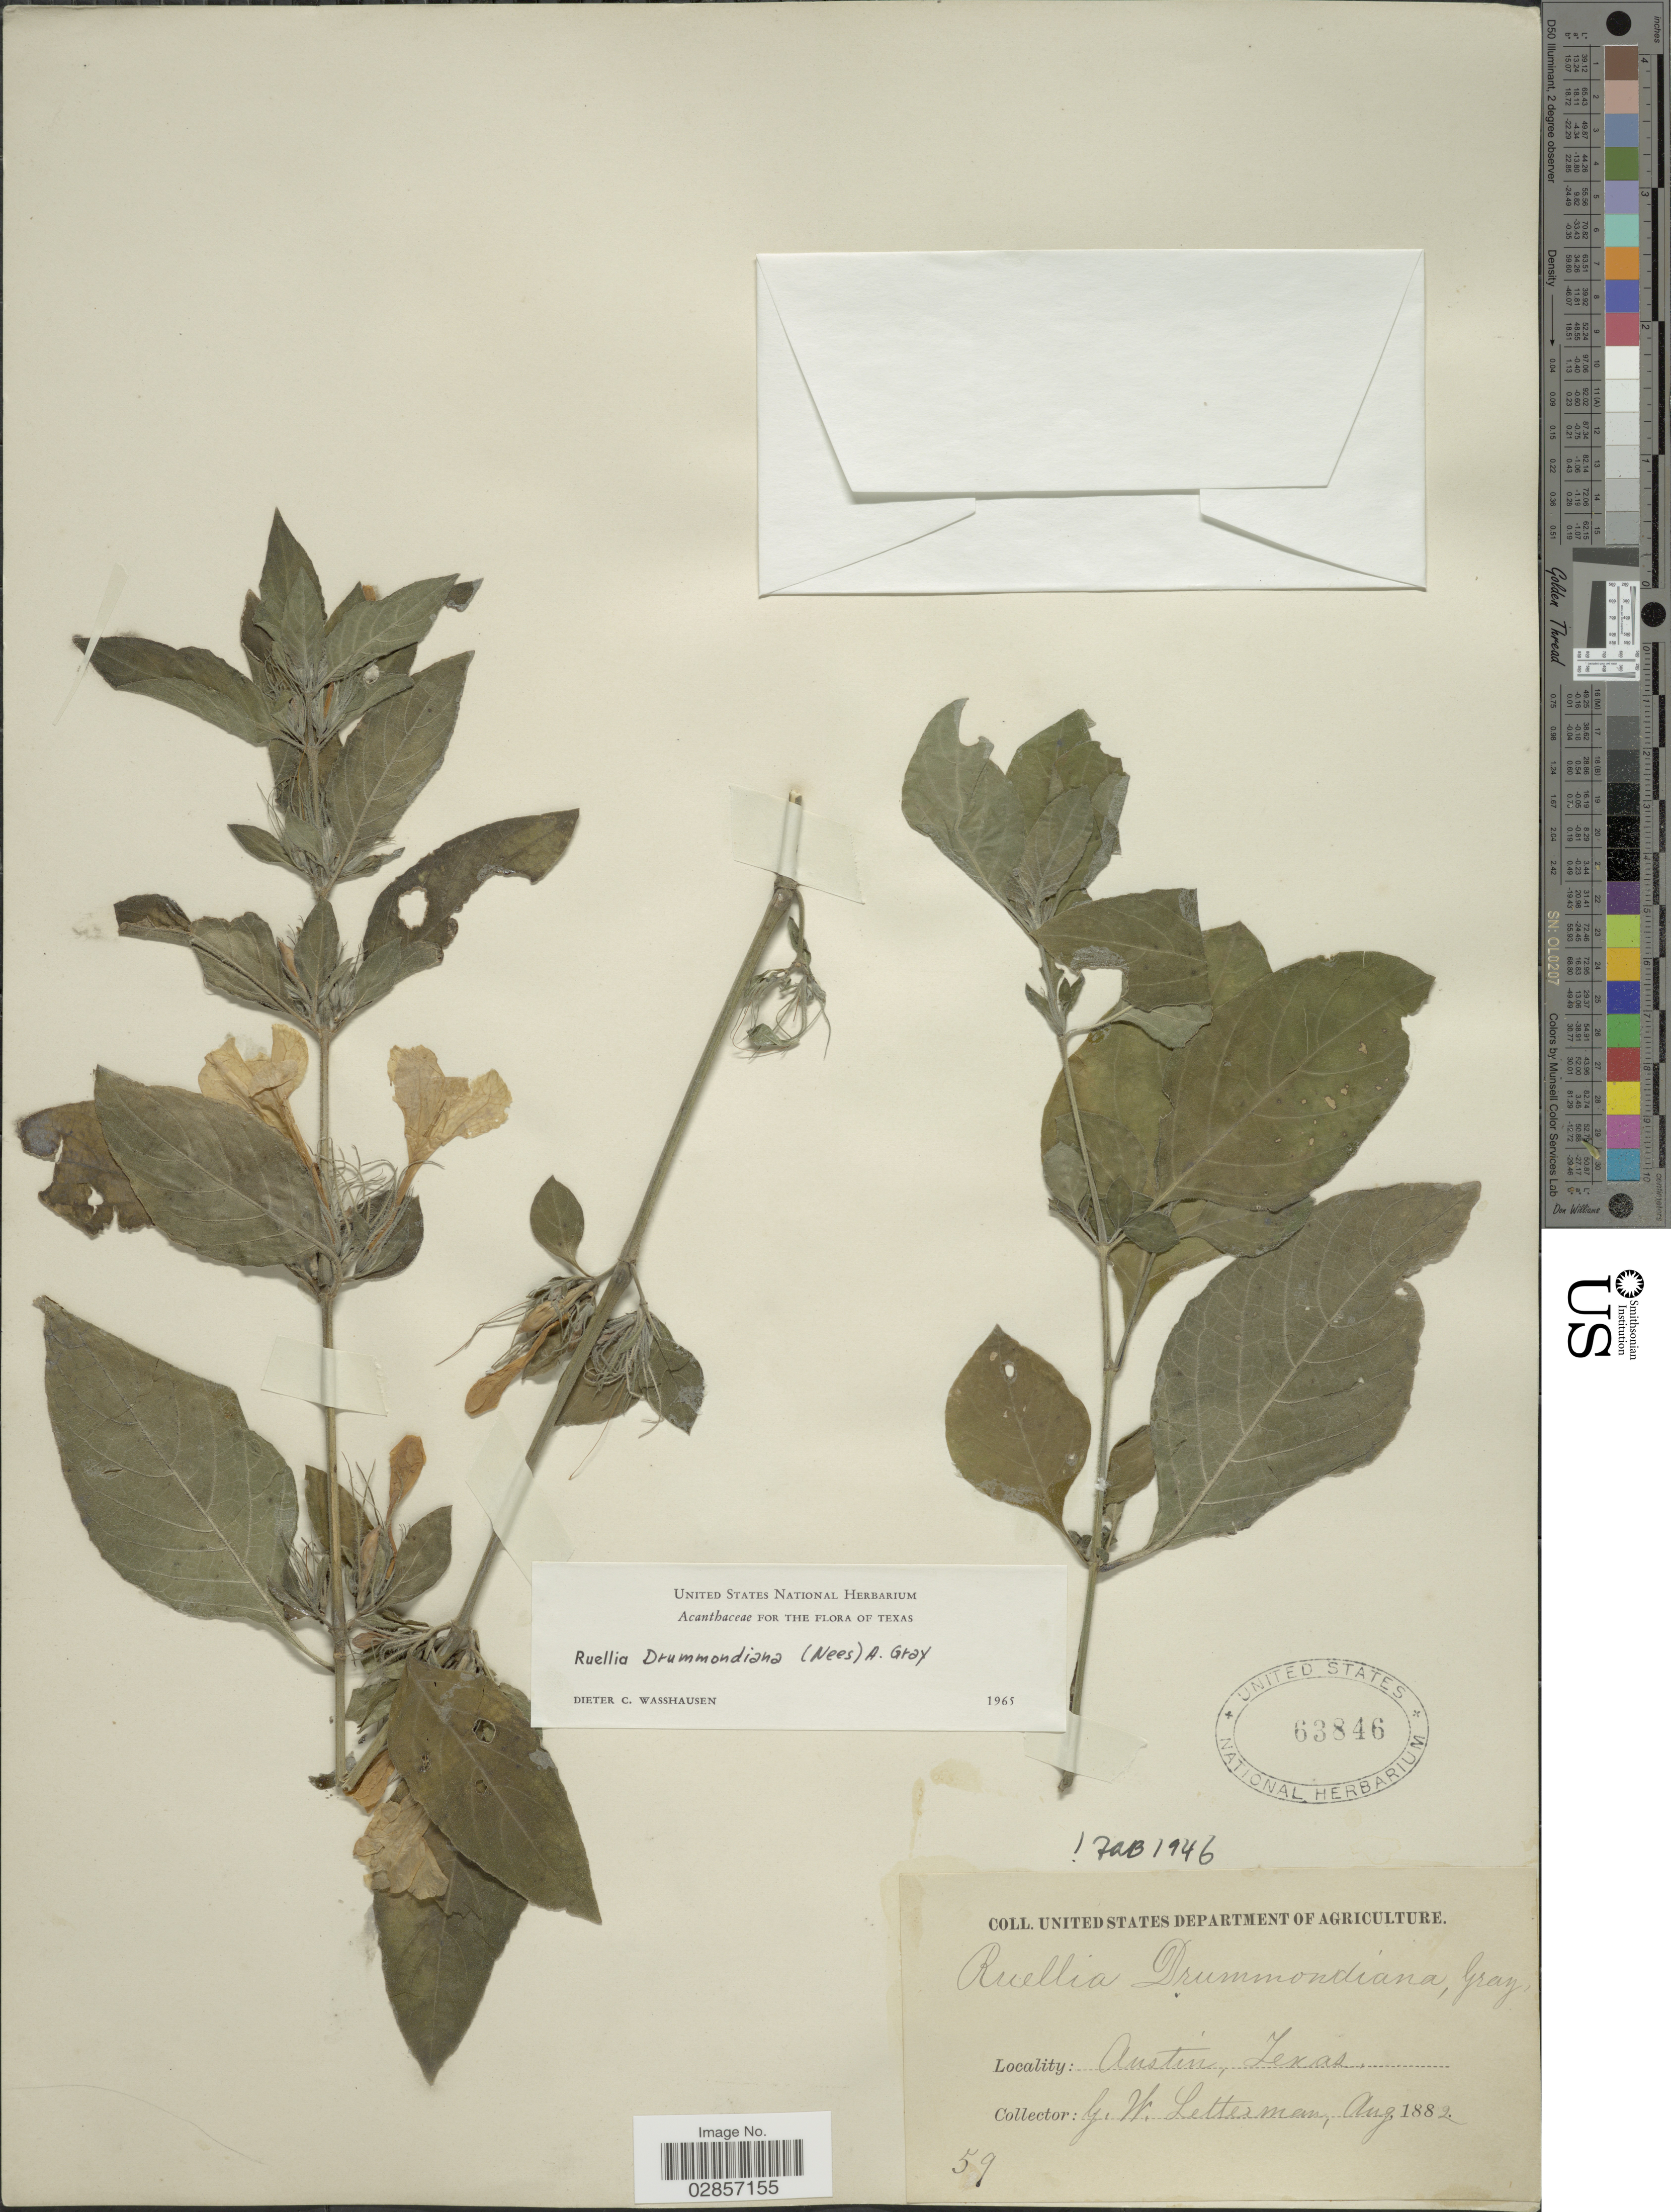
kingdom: Plantae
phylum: Tracheophyta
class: Magnoliopsida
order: Lamiales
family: Acanthaceae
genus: Ruellia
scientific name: Ruellia drummondiana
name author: (Nees) A. Gray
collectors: G. W. Letterman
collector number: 59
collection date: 1882-08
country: United States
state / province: Texas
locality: Austin.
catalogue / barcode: US 63846